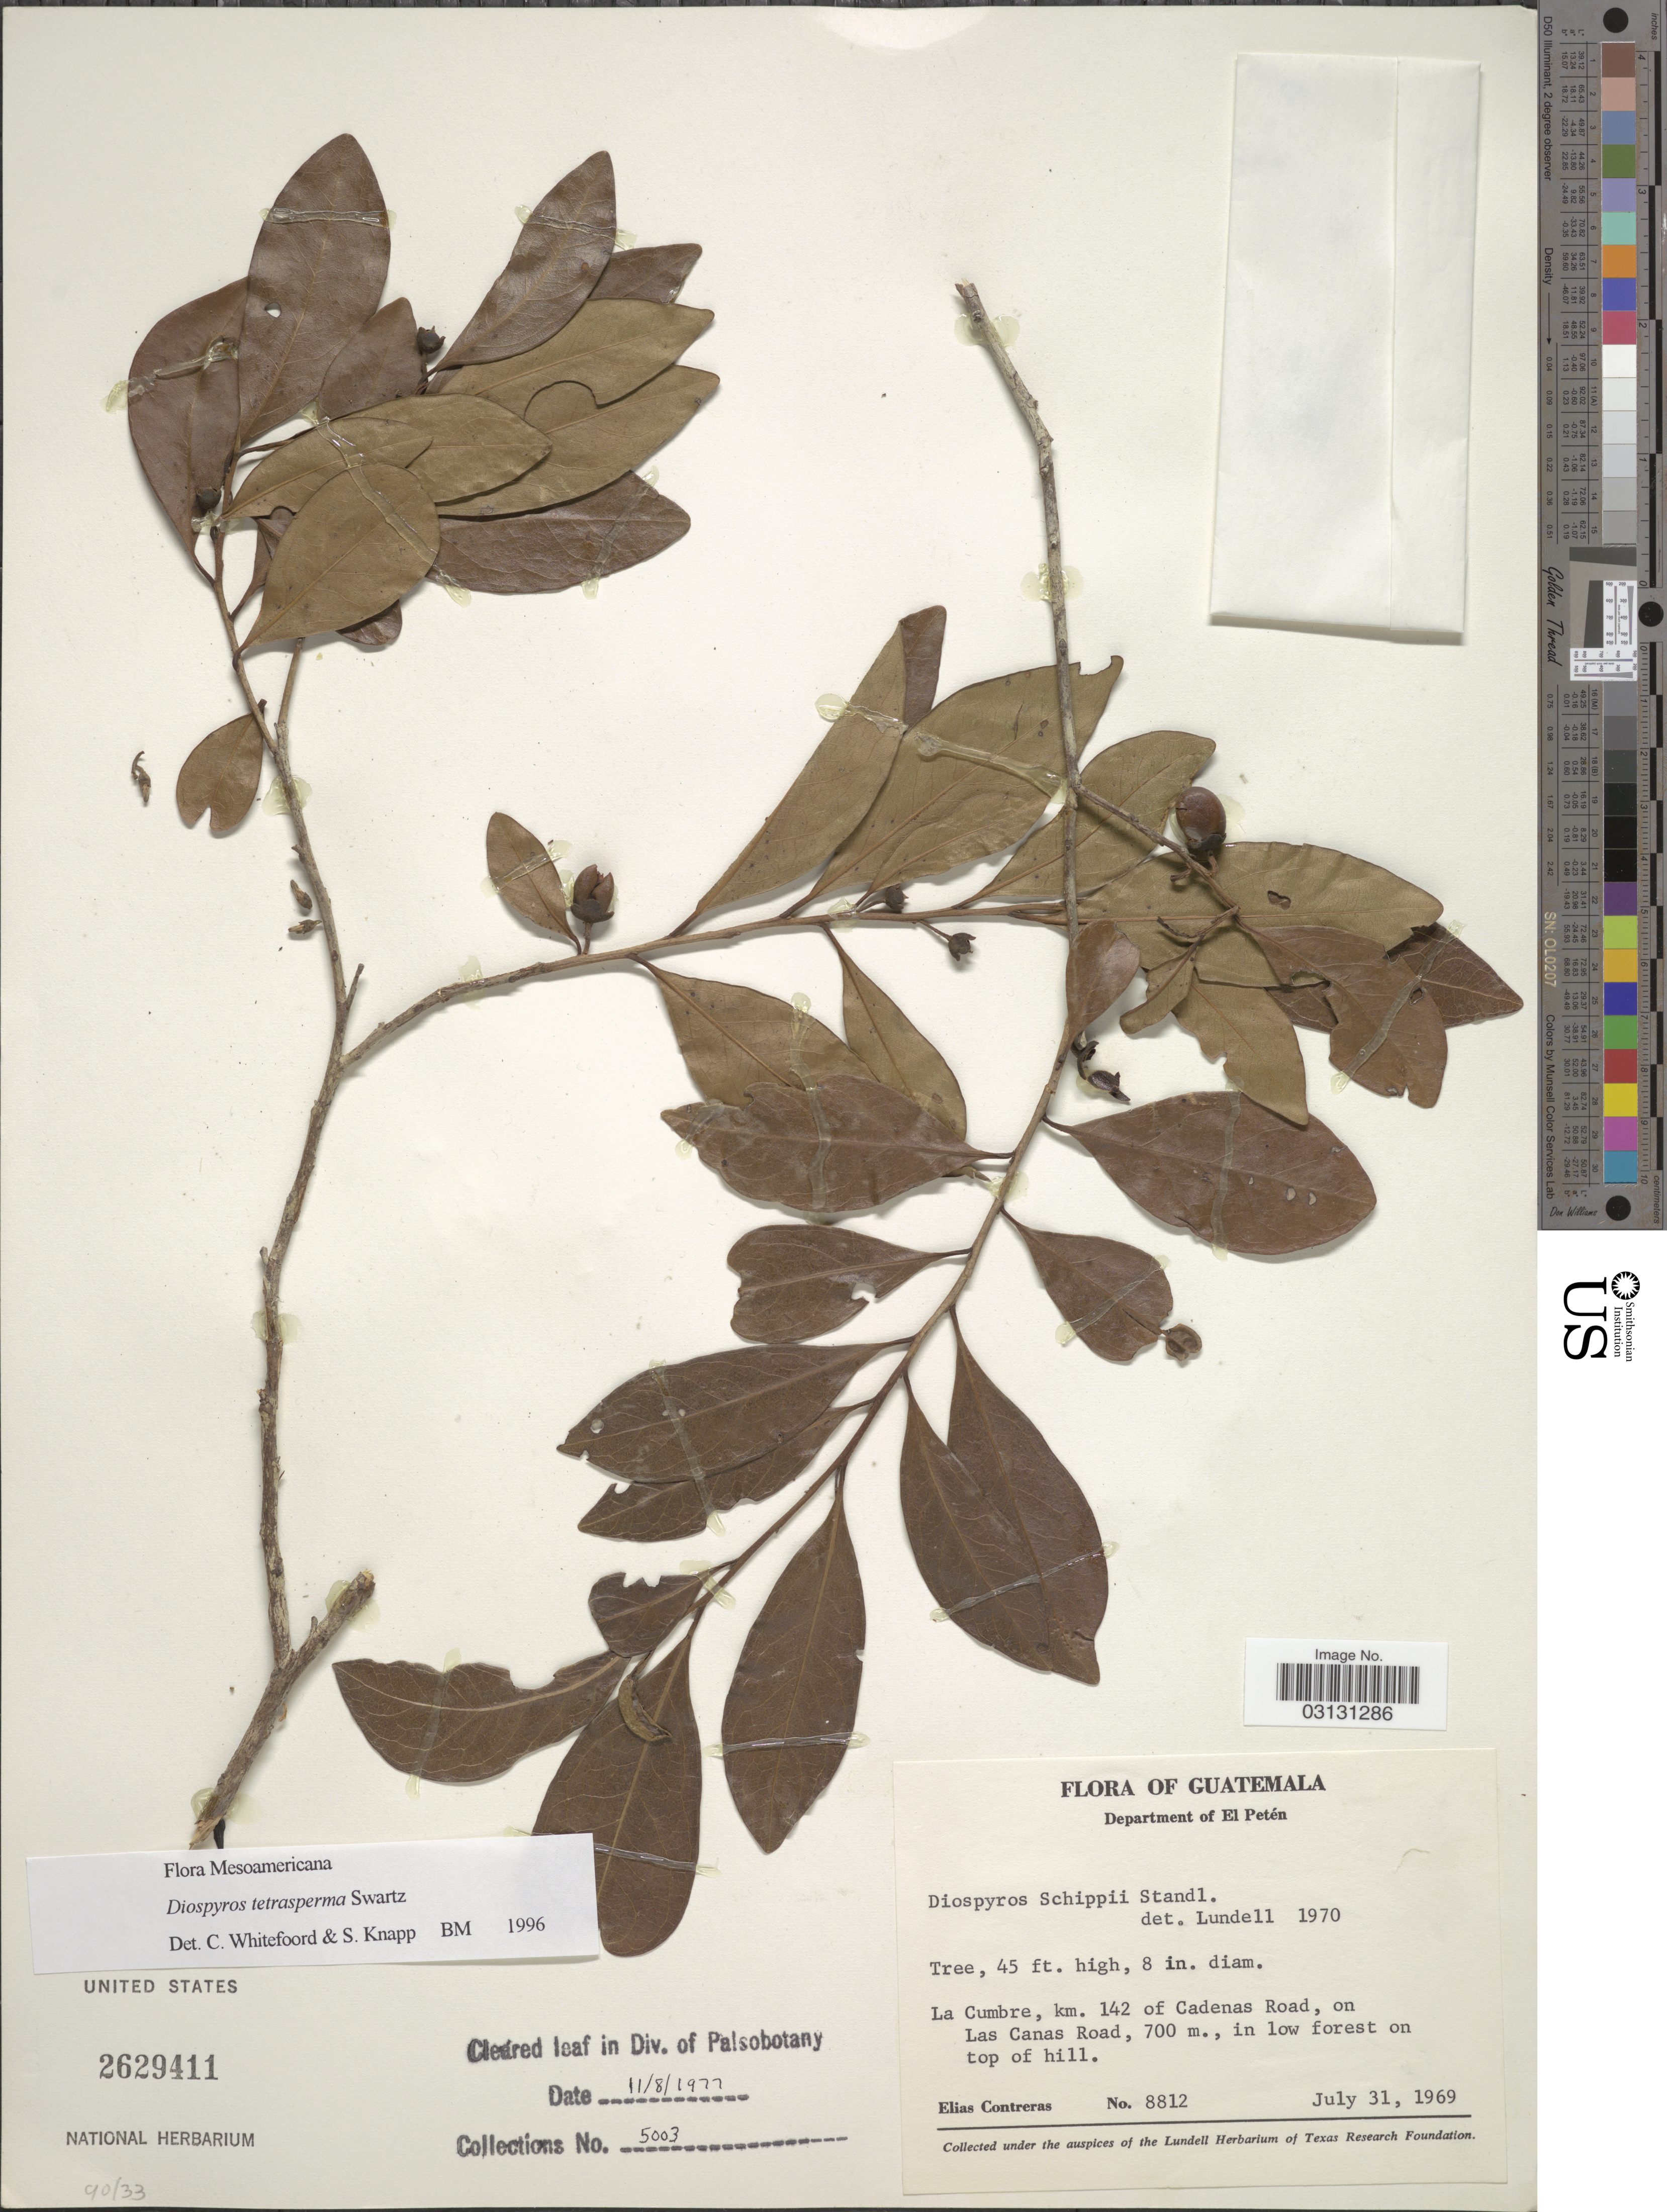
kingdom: Plantae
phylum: Tracheophyta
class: Magnoliopsida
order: Ericales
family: Ebenaceae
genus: Diospyros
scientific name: Diospyros tetrasperma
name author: Sw.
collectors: E. Contreras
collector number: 8812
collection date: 1969-07-31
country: Guatemala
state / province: El Petén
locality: Department of El Petén. La Cumbre, km. 142 of Caldenas Road, on Las Canas Road.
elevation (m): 700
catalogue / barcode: US 2629411